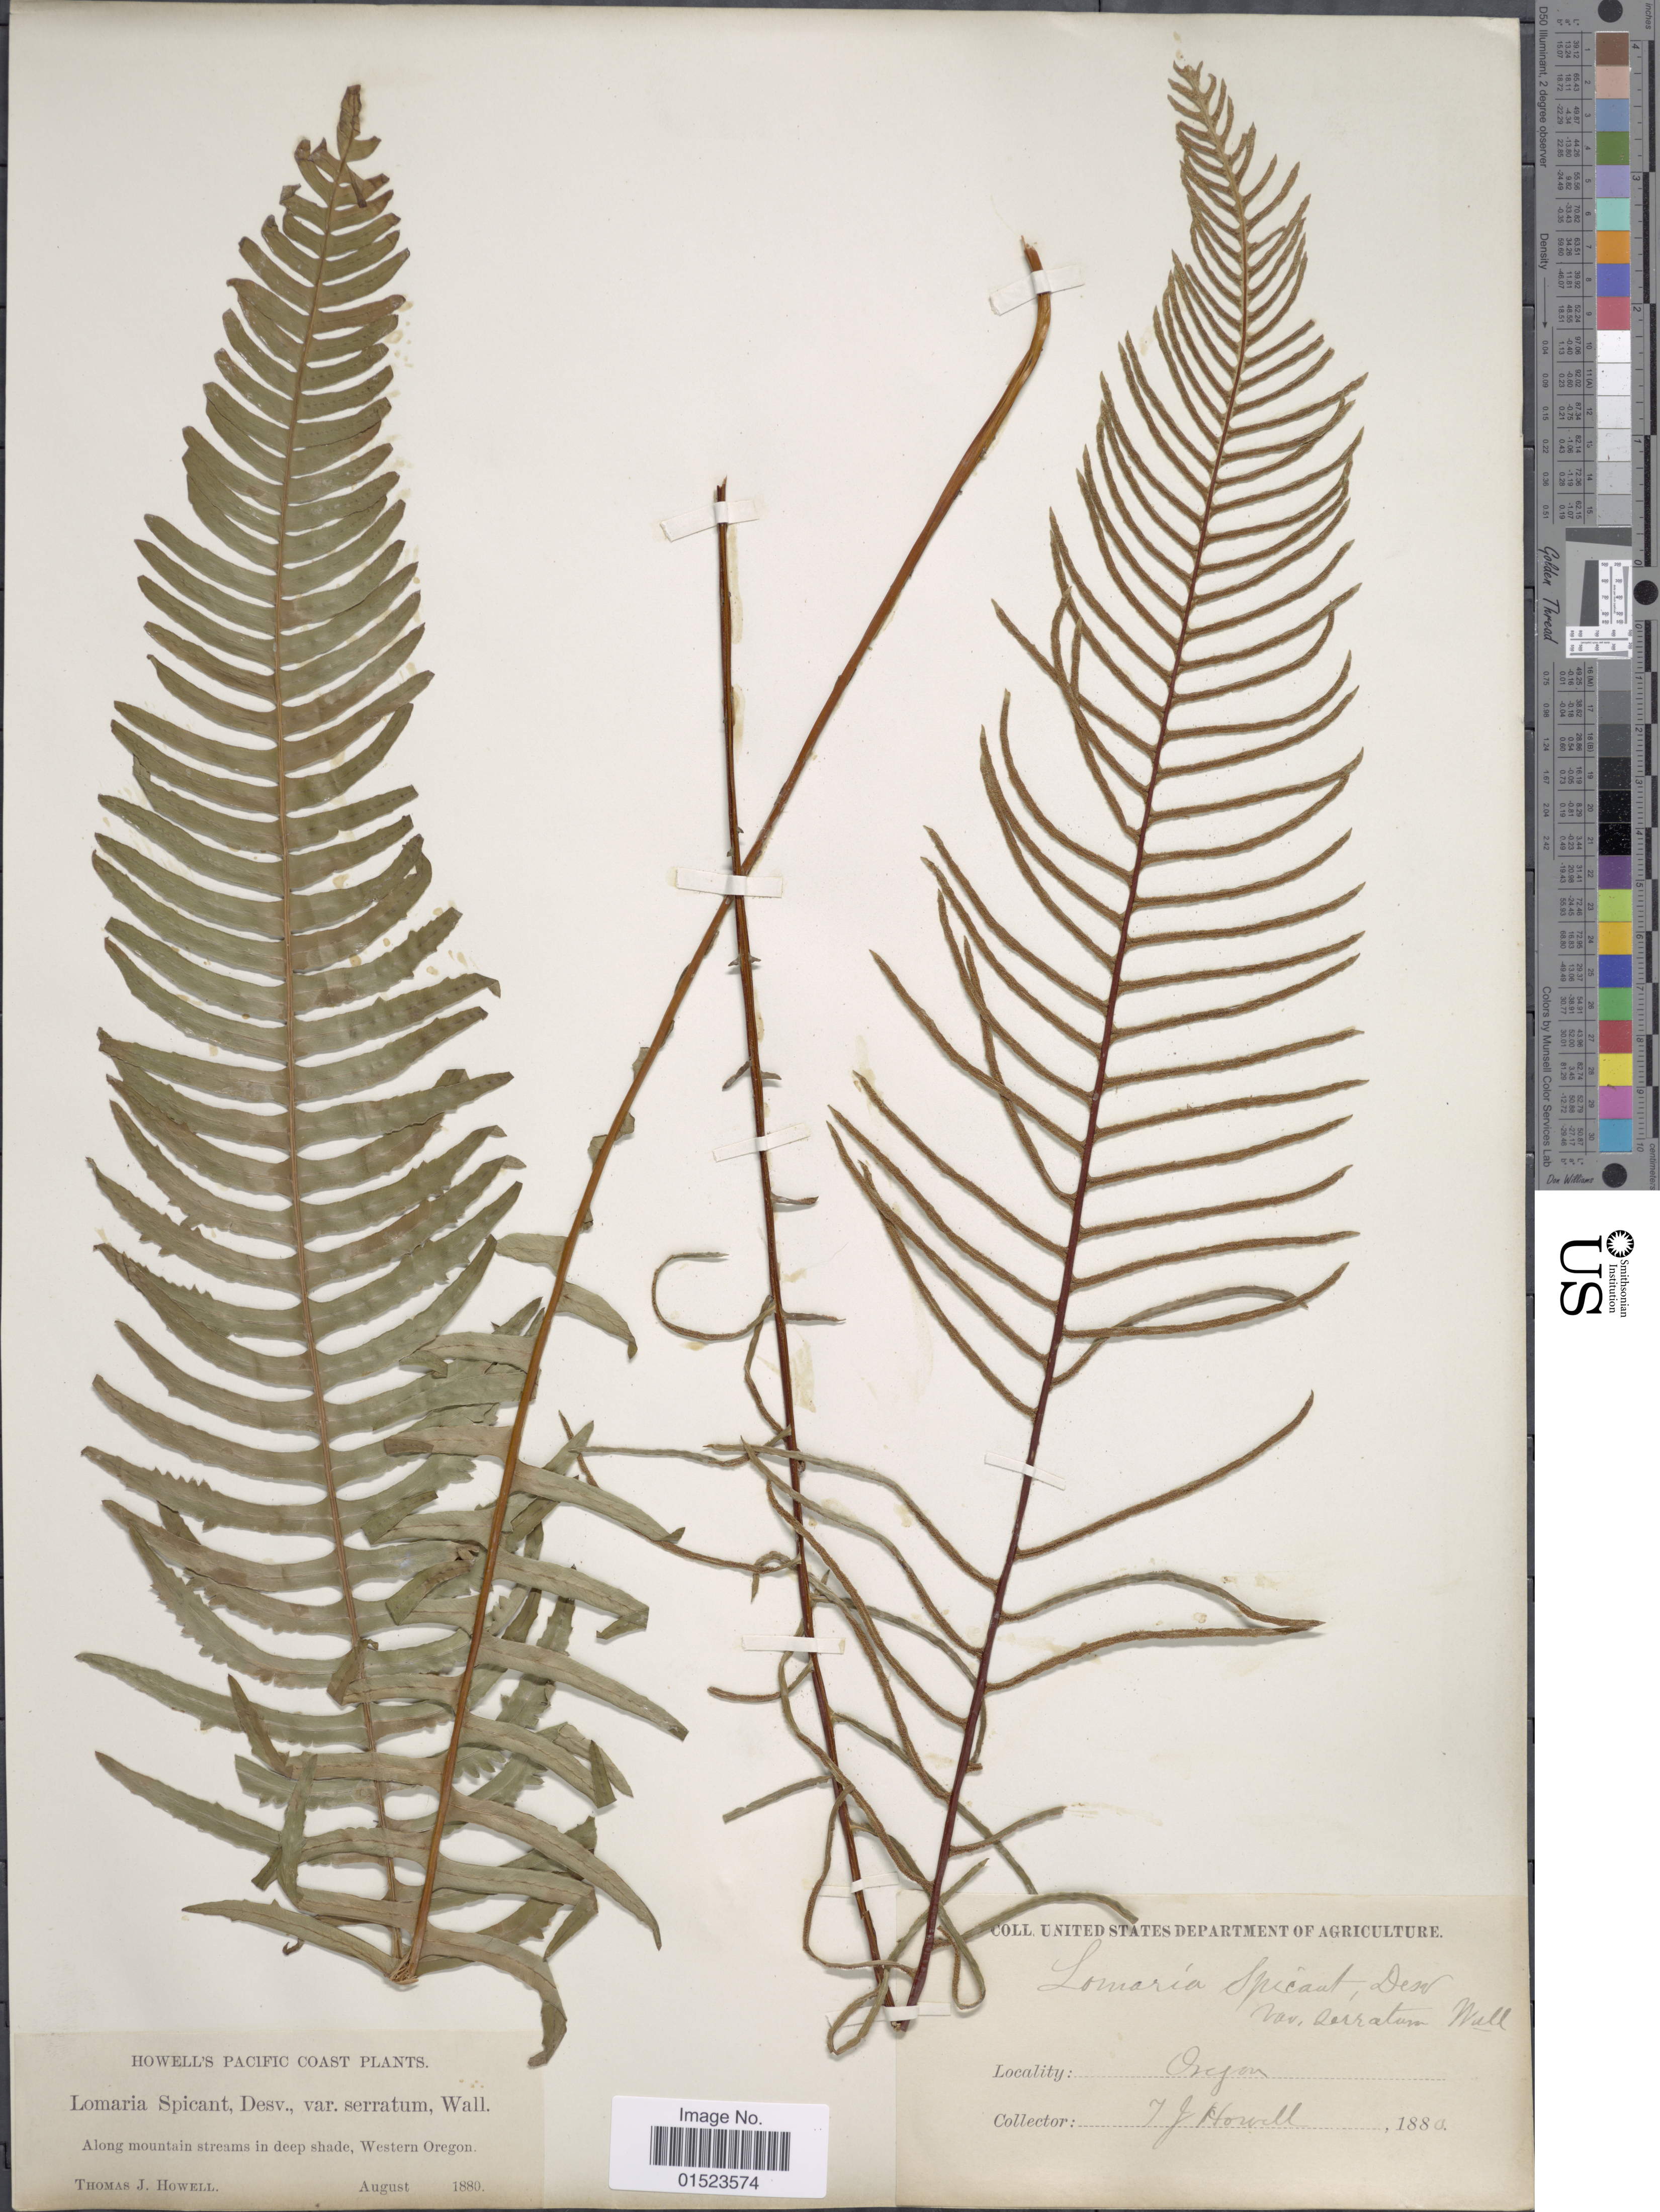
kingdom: Plantae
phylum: Tracheophyta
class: Polypodiopsida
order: Polypodiales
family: Blechnaceae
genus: Blechnum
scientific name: Blechnum spicant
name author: (L.) Sm.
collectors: T. J. Howell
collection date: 1880-08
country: United States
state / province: Oregon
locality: Pacific Coast Plants, Along mountain streams in deep shade, Western Oregon